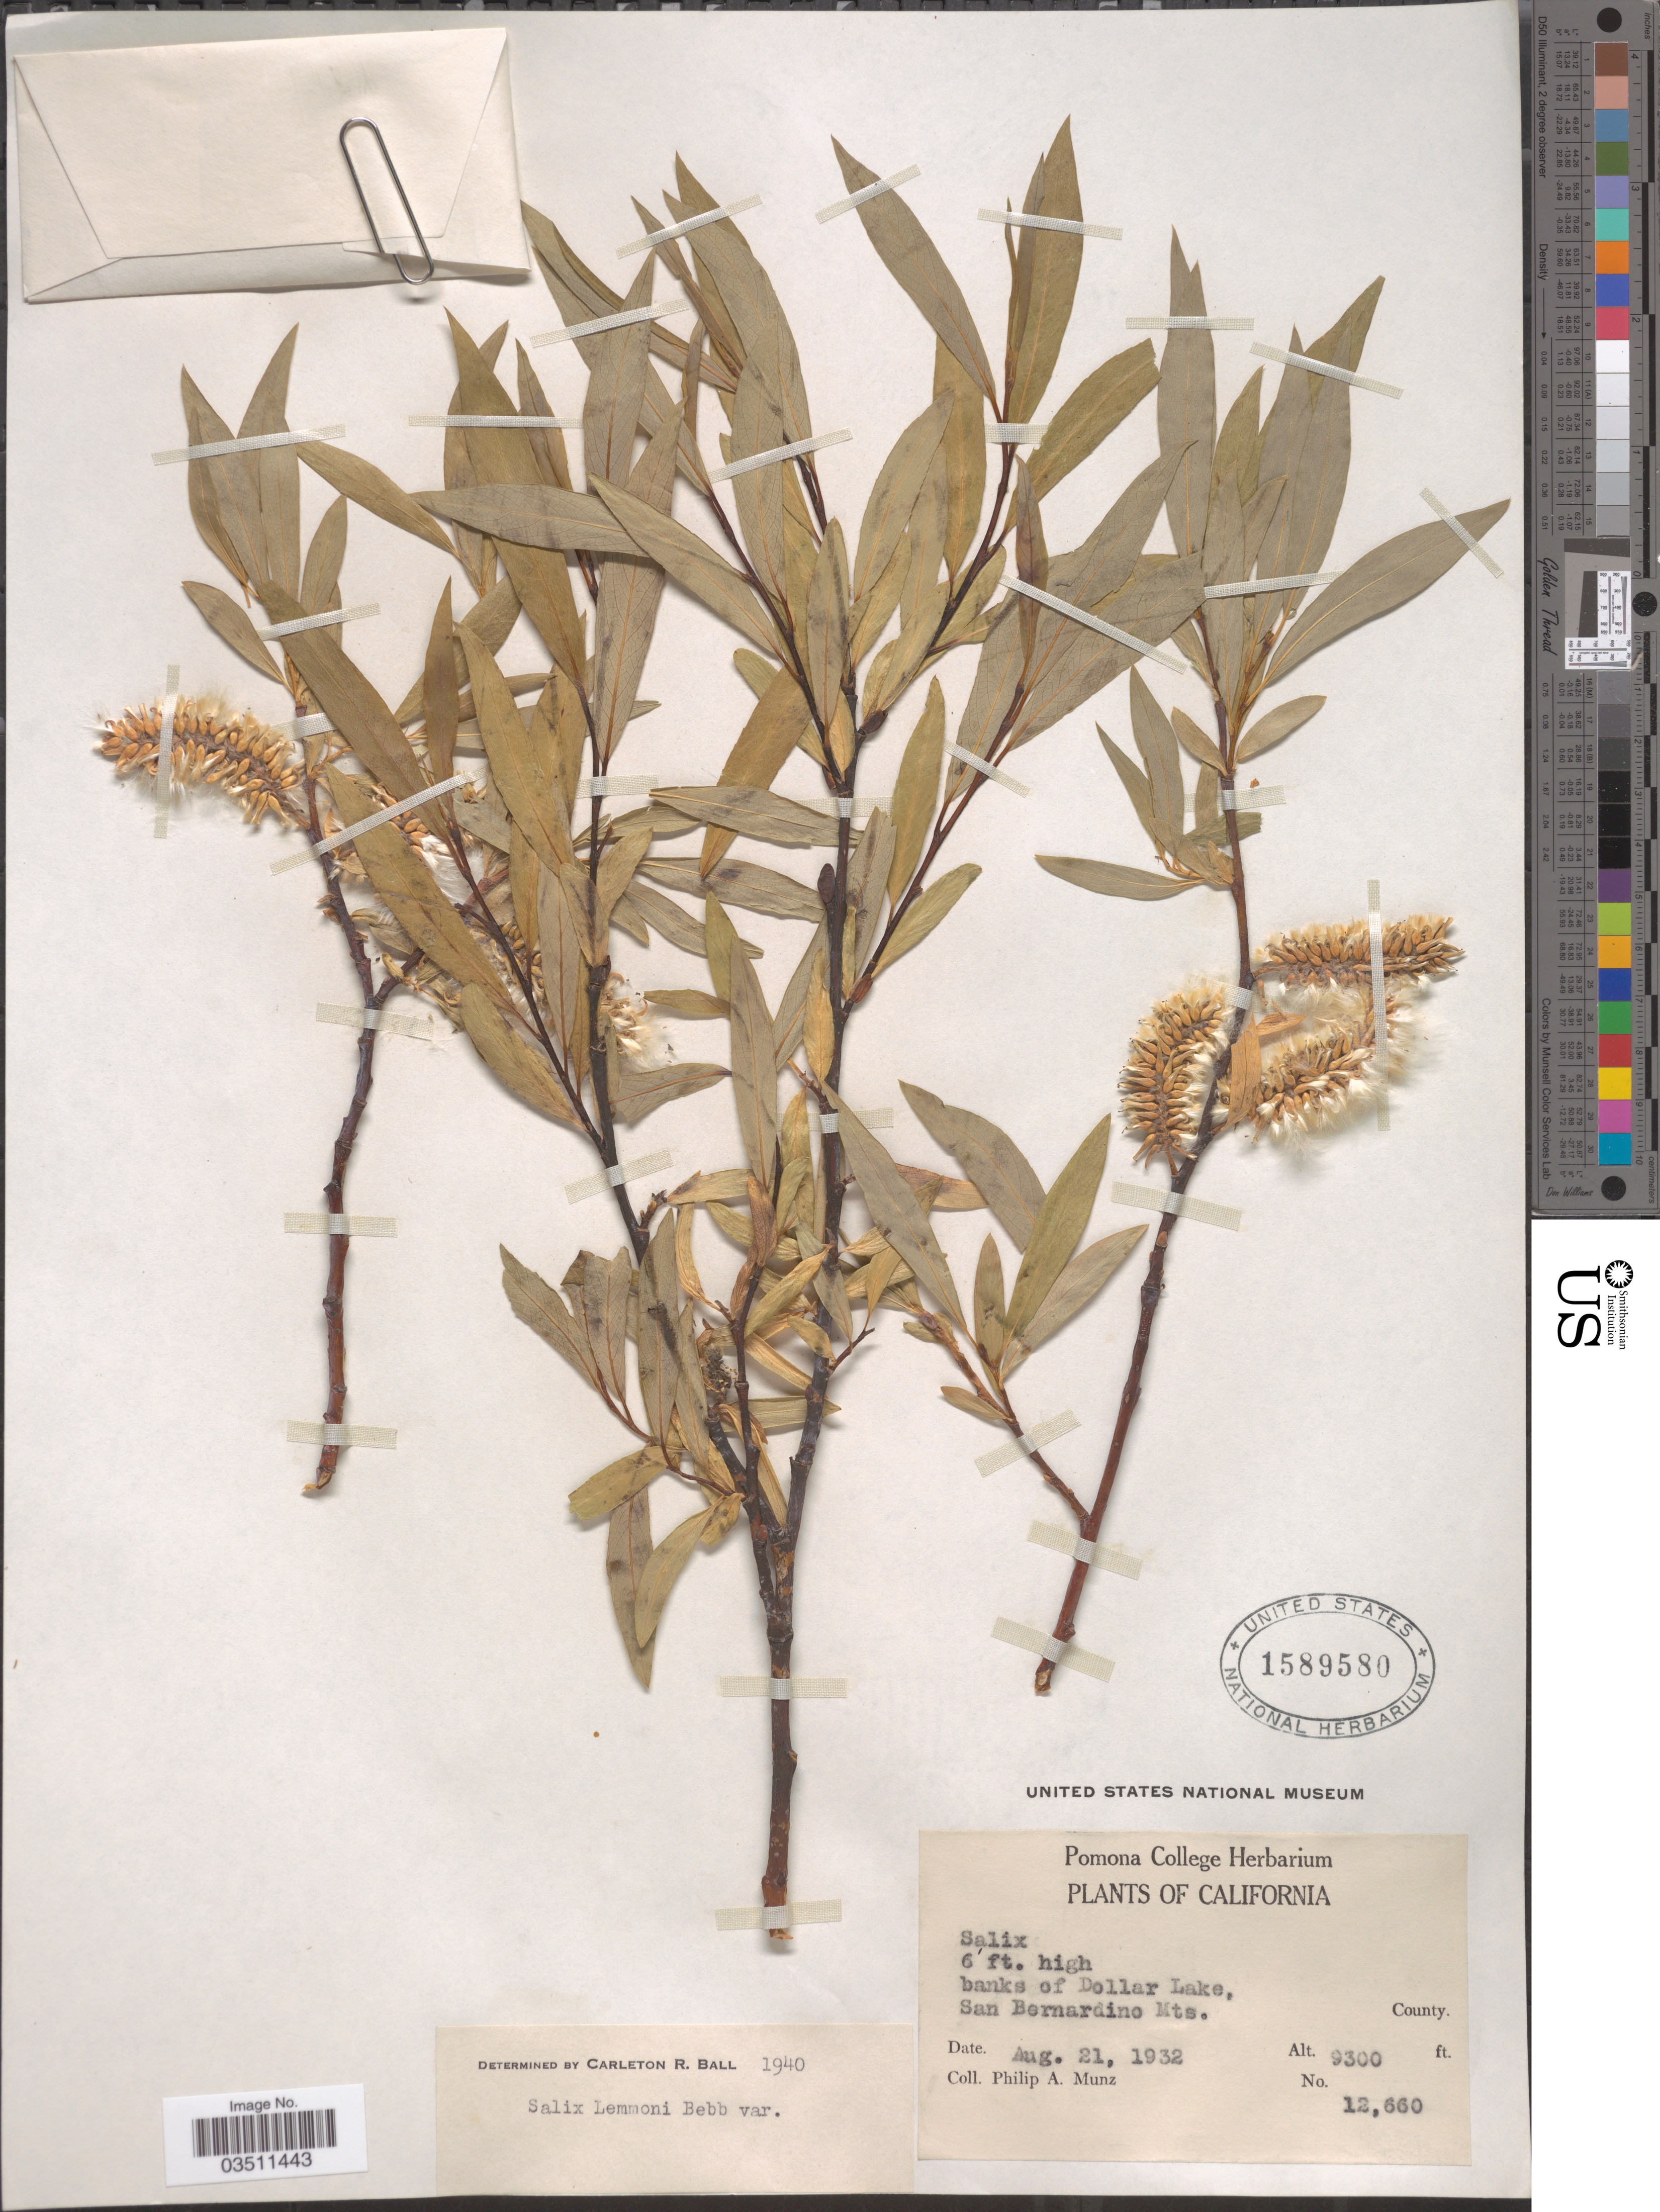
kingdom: Plantae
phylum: Tracheophyta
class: Magnoliopsida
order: Malpighiales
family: Salicaceae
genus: Salix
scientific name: Salix lemmonii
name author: Bebb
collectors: P. A. Munz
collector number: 12660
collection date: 1932-08-21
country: United States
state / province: California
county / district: San Bernardino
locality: Banks of Dollar Lake, San Bernardino Mts. County.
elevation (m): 2835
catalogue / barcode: US 1589580